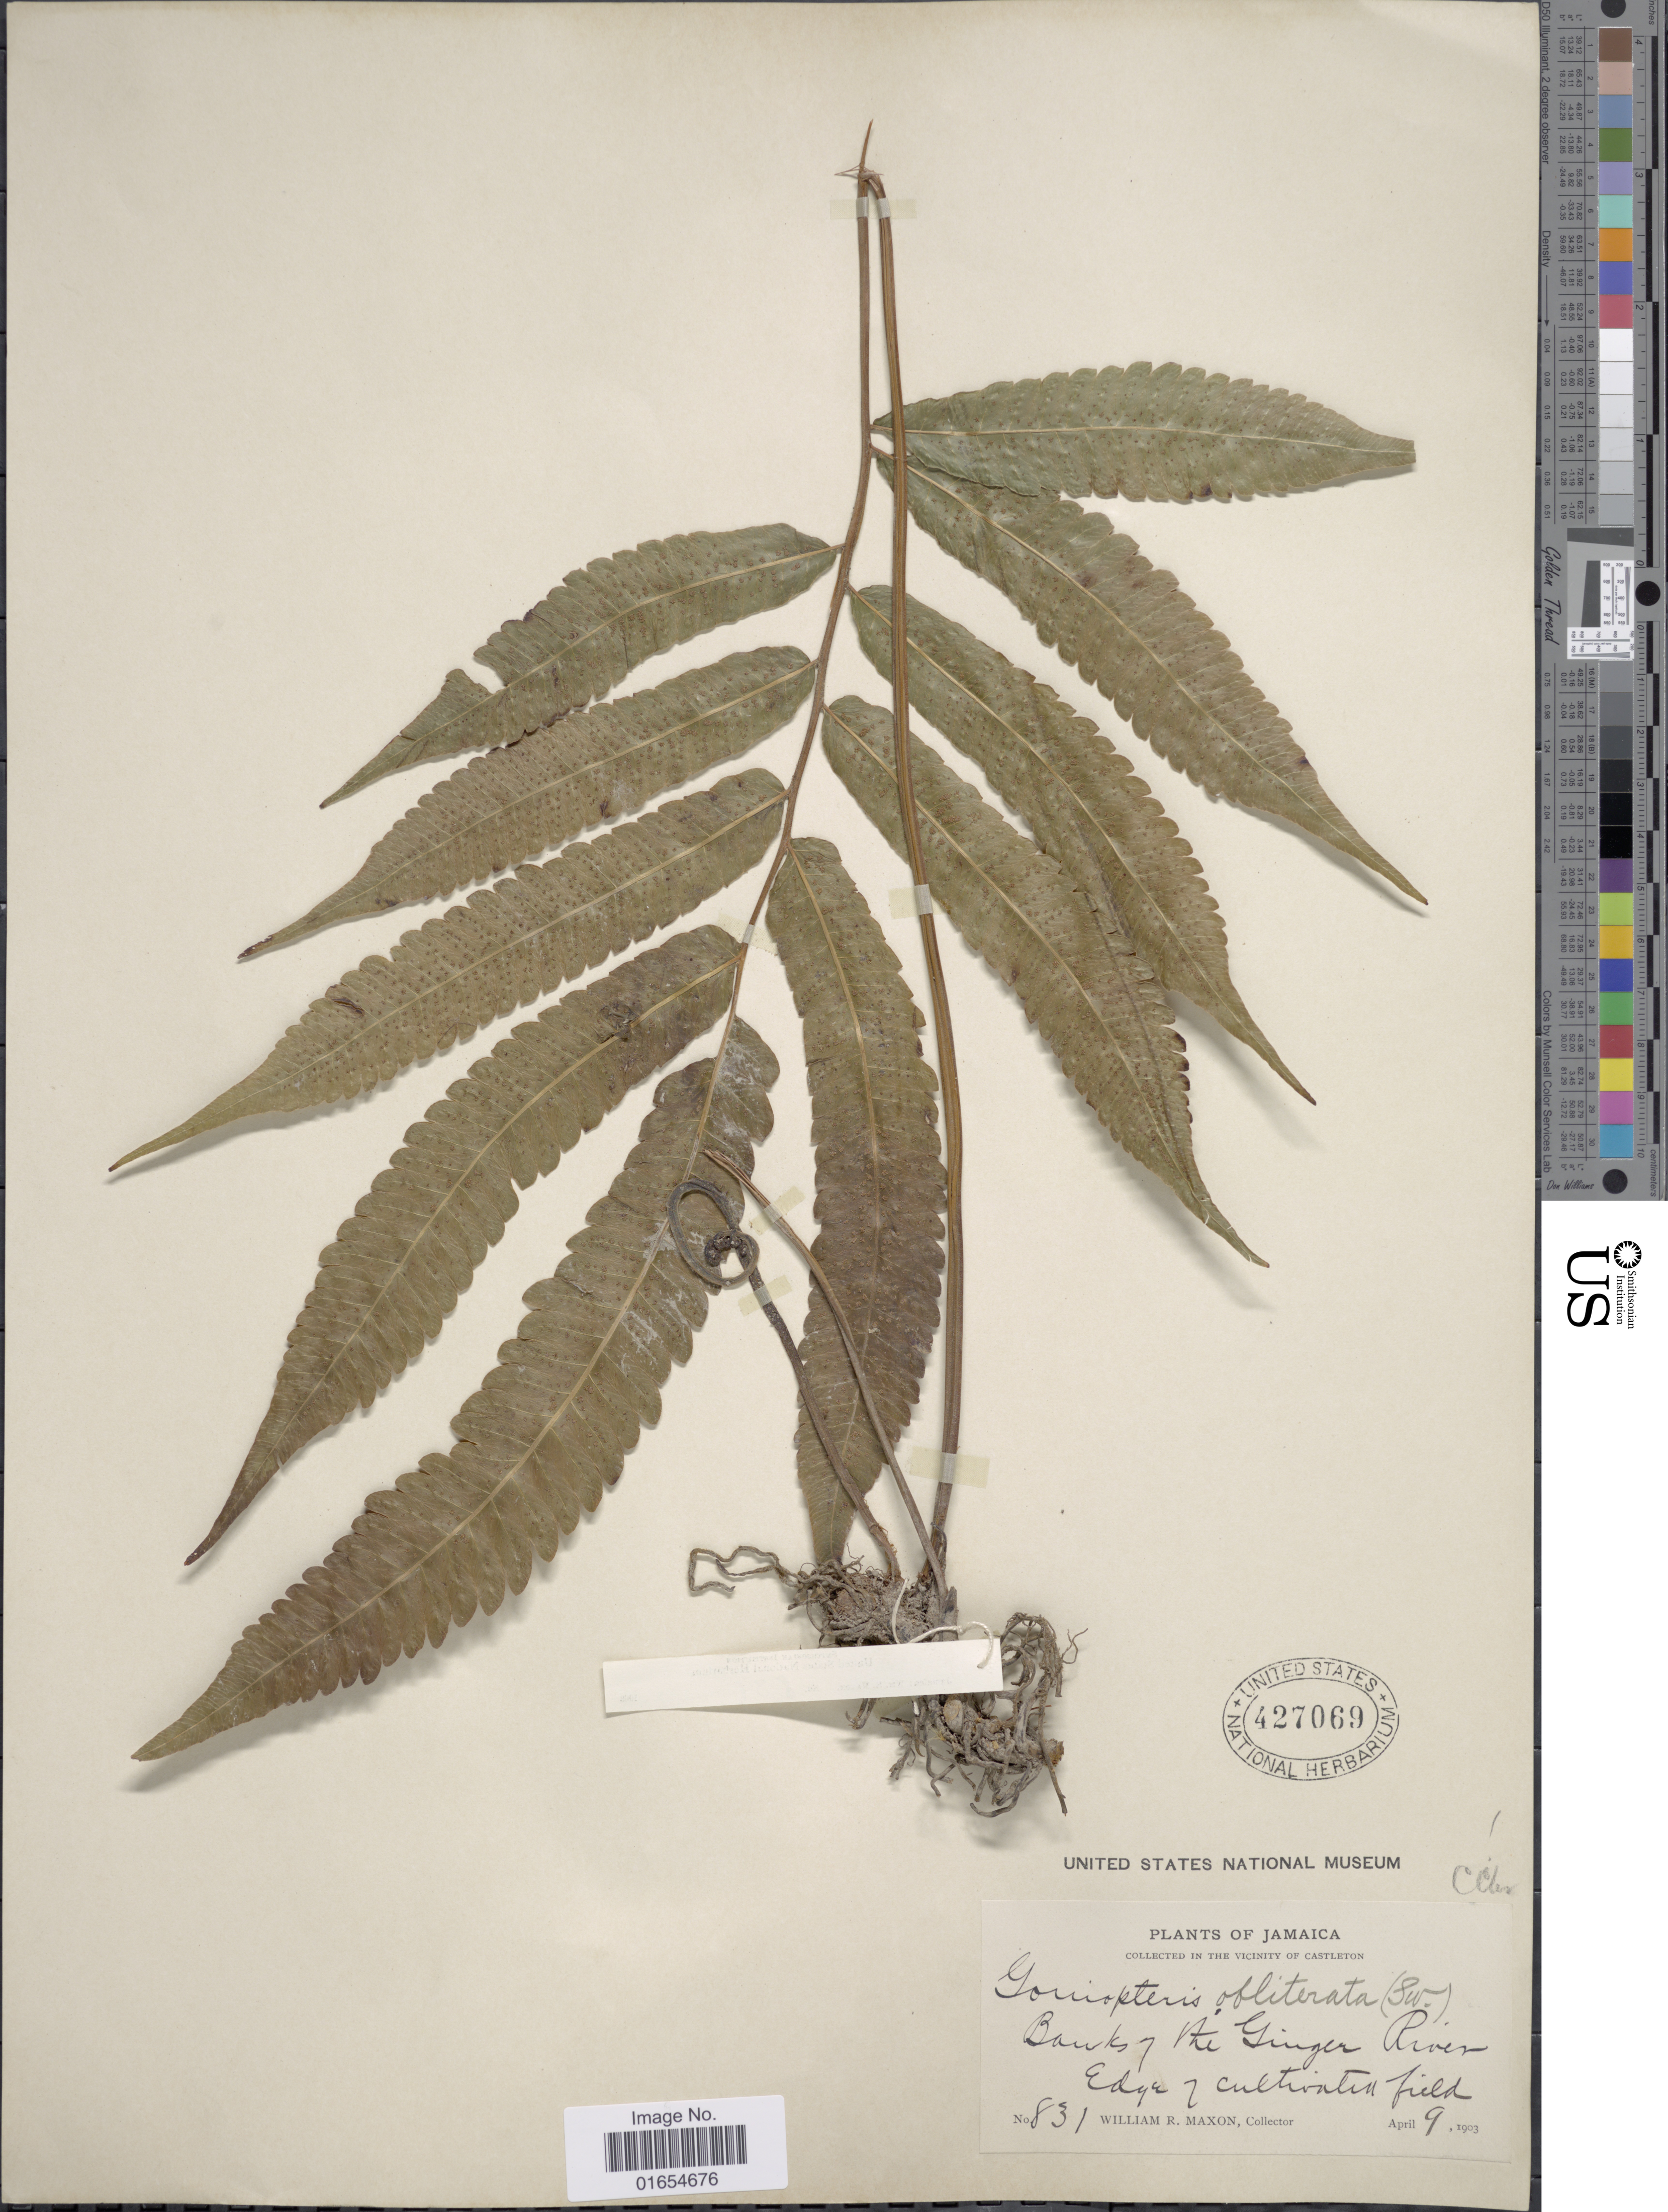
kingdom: Plantae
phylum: Tracheophyta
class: Polypodiopsida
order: Polypodiales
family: Thelypteridaceae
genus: Goniopteris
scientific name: Goniopteris obliterata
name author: (Sw.) C. Presl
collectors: W. R. Maxon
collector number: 831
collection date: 1903-04-09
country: Jamaica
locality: Collected in the vicinity of Castleton. Banks of the Ginger River. Edge of cultivated field.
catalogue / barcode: US 427069